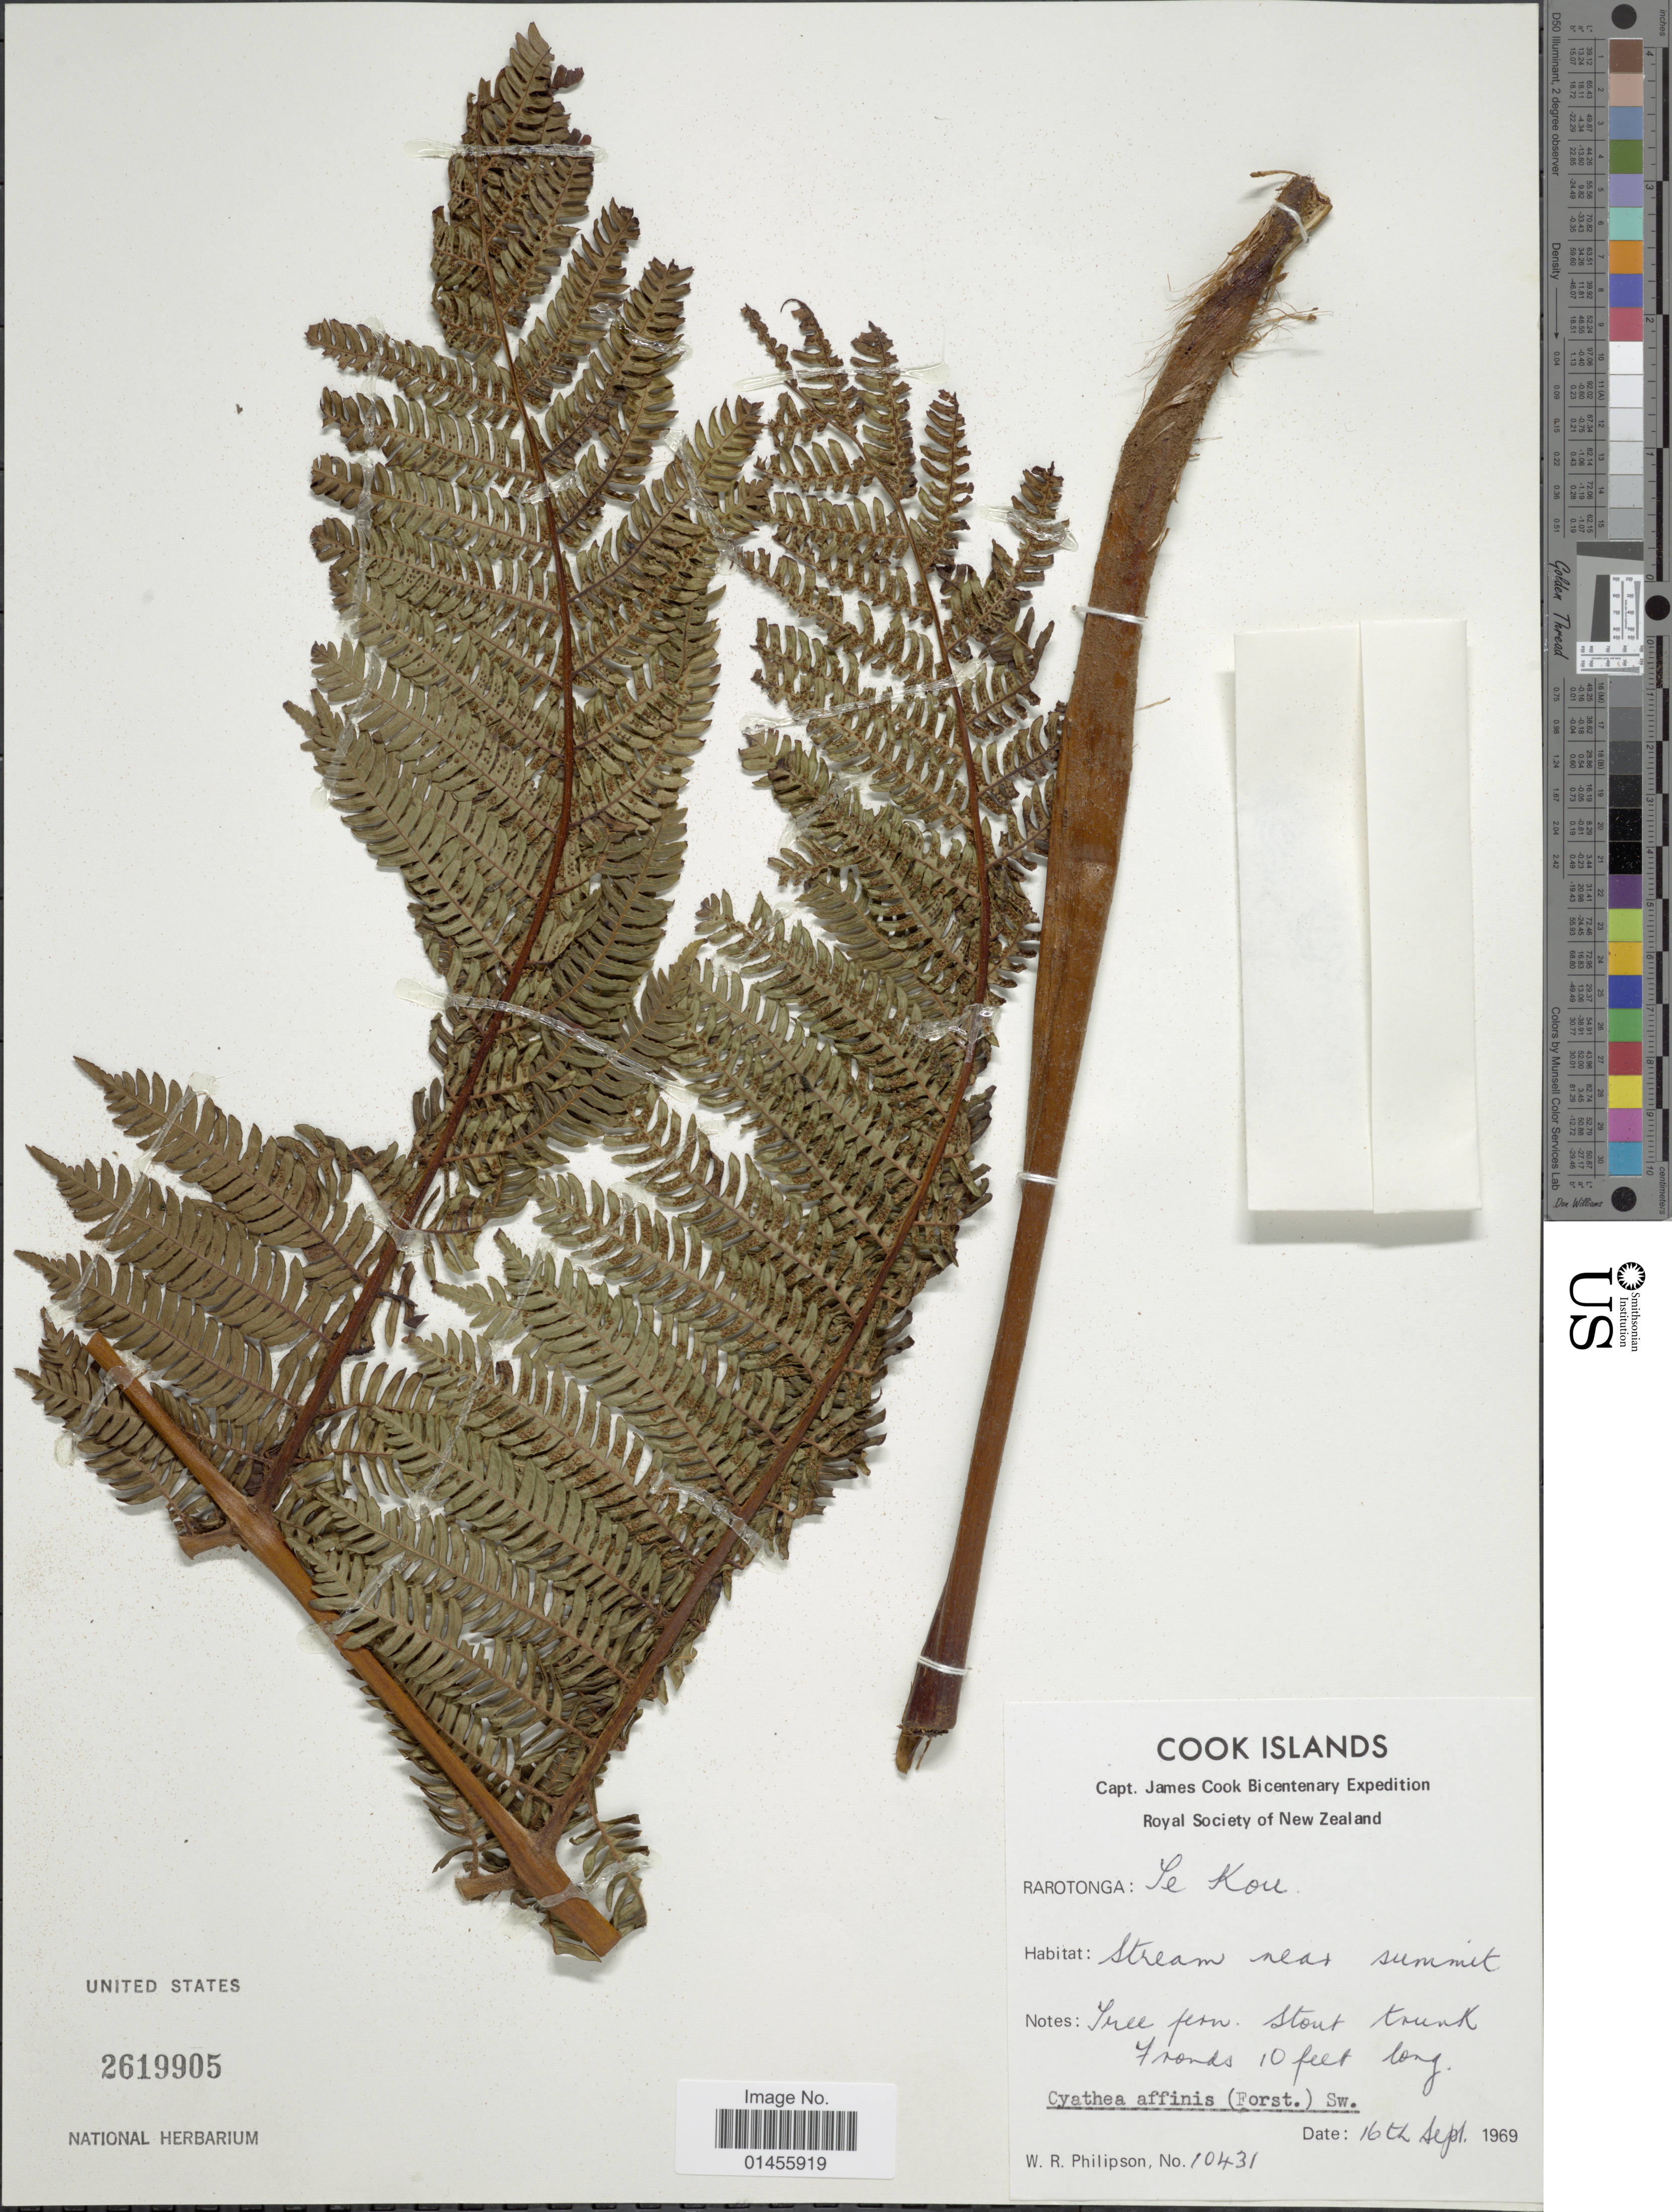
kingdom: Plantae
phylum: Tracheophyta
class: Polypodiopsida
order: Cyatheales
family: Cyatheaceae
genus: Alsophila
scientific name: Alsophila tahitensis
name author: Brack. in Wilkes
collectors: W. R. Philipson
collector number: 102431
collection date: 1969-09-16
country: Cook Islands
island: Rarotonga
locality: Rarotonga: Te Kou. Stream near summit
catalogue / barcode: US 2619905